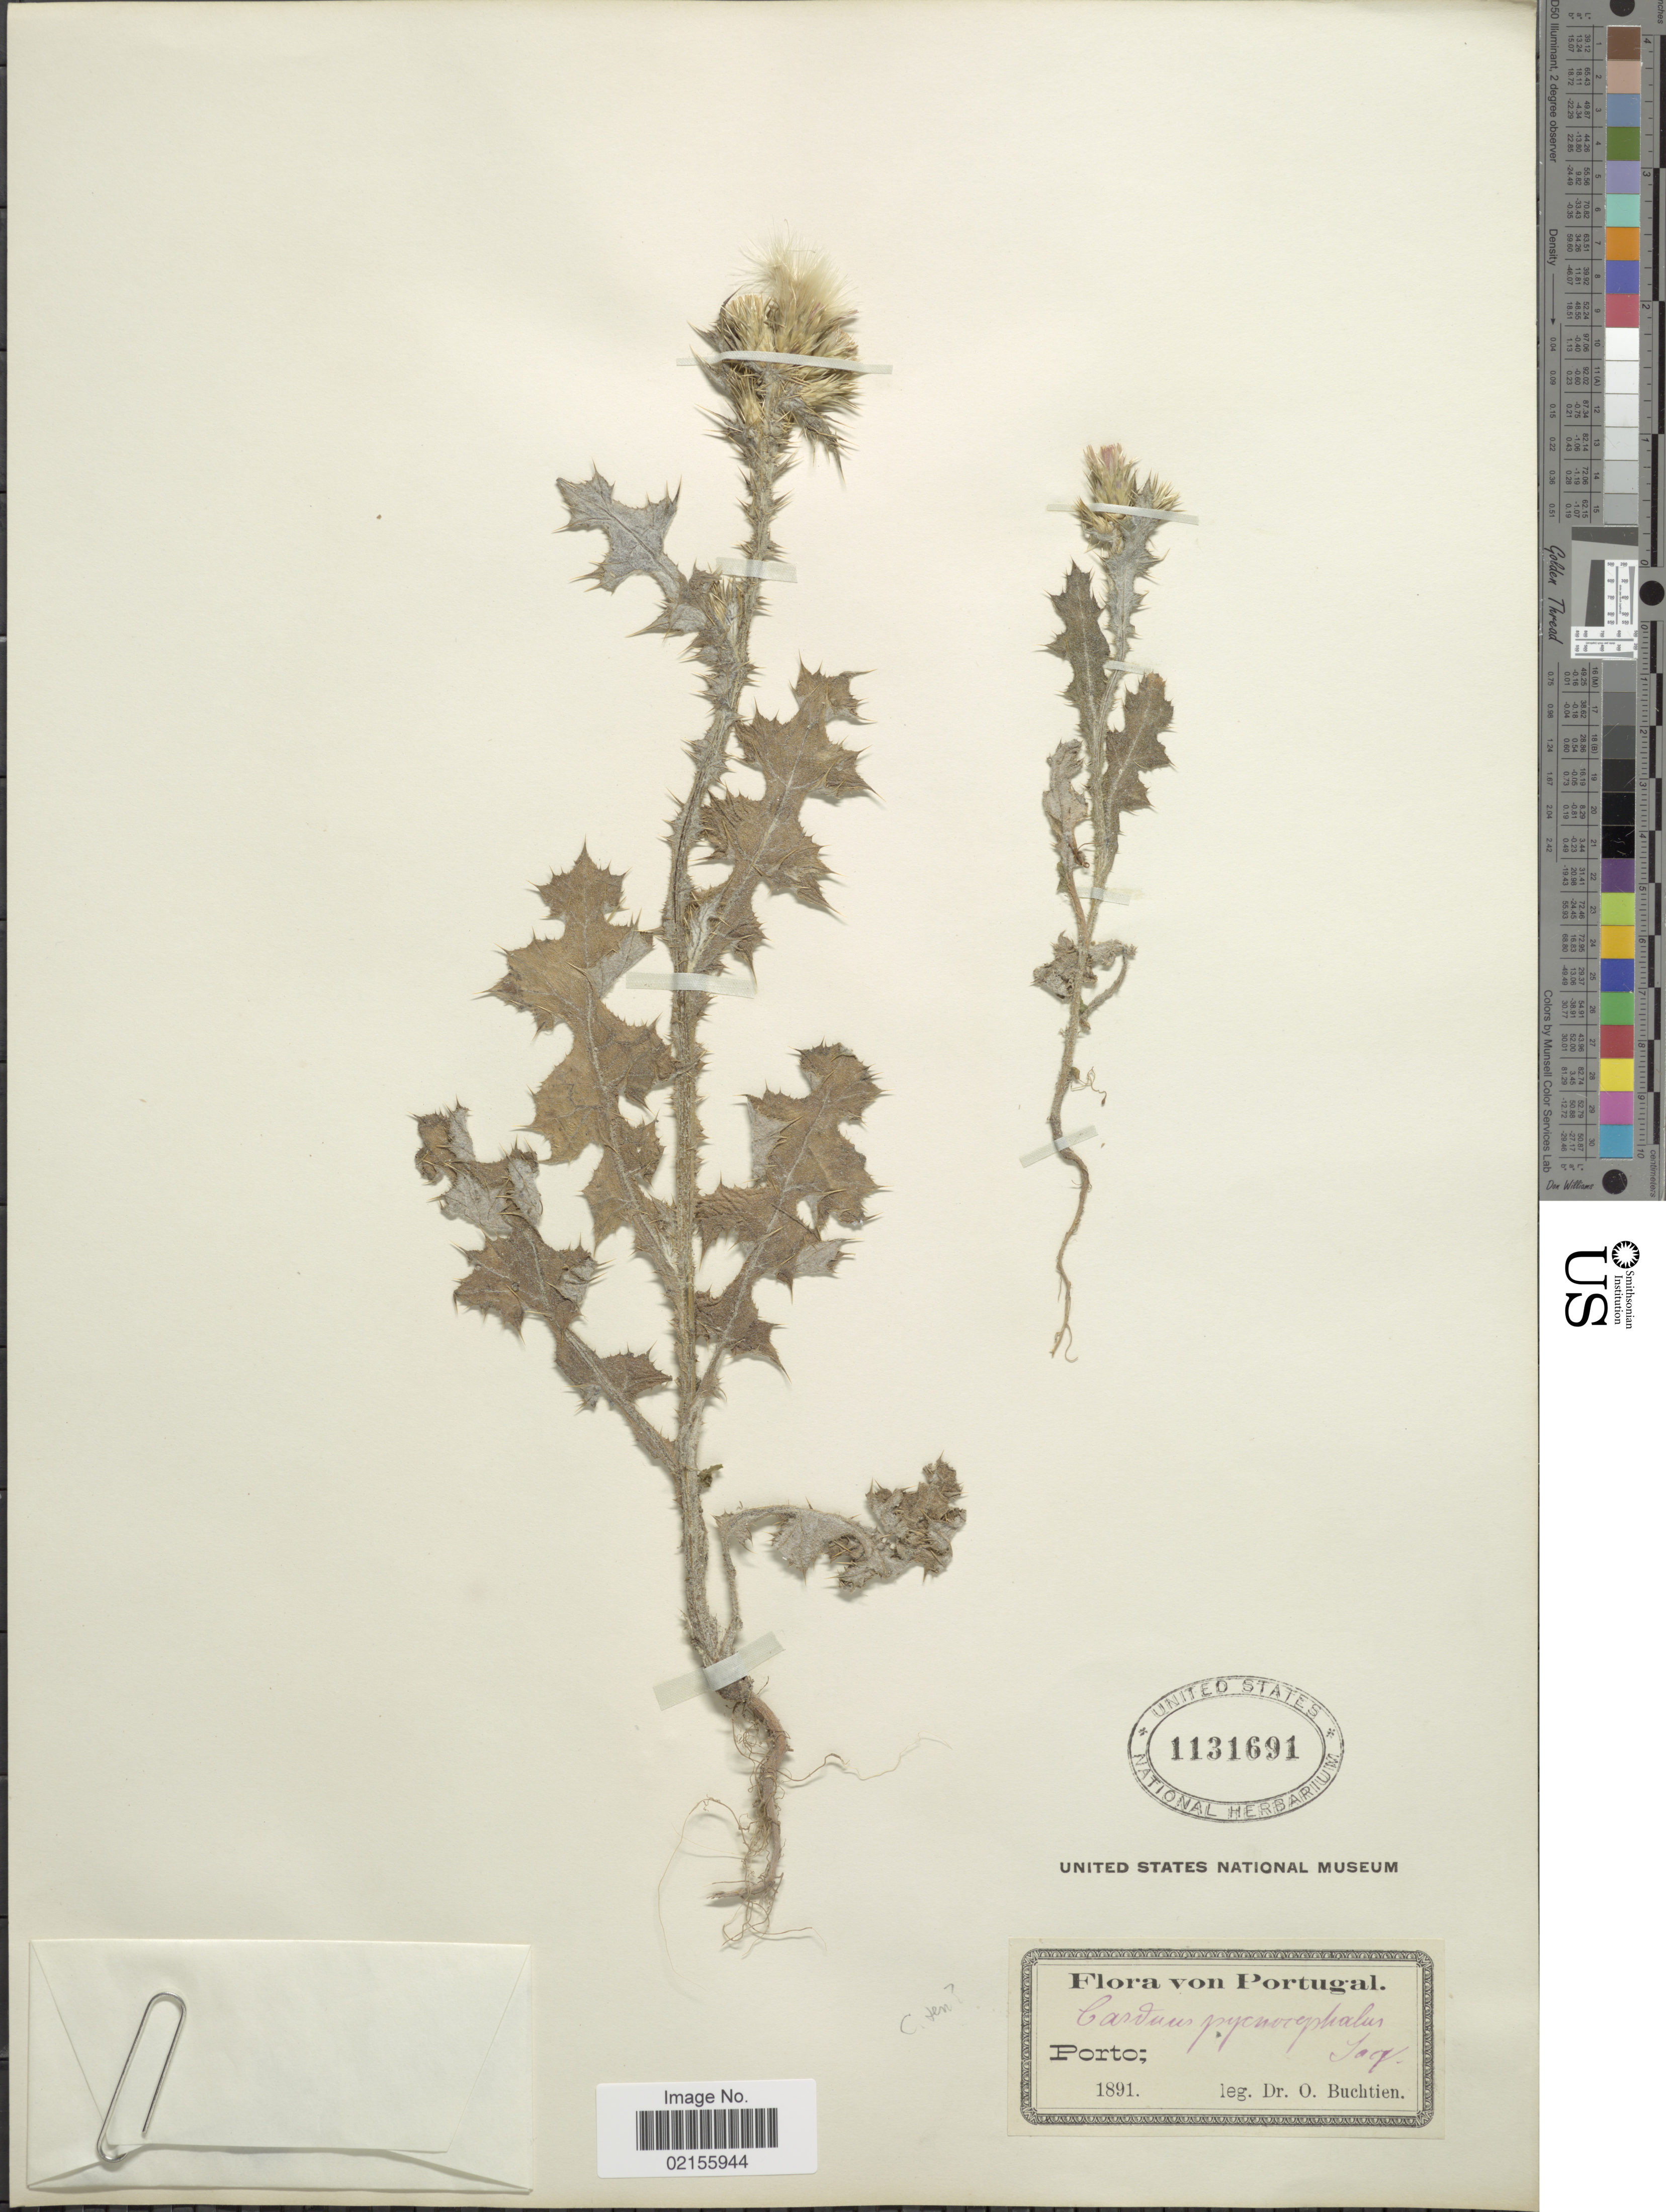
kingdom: Plantae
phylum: Tracheophyta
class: Magnoliopsida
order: Asterales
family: Asteraceae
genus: Carduus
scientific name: Carduus pycnocephalus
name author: L.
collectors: O. Buchtien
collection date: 1891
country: Portugal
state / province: Porto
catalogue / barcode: US 1131691